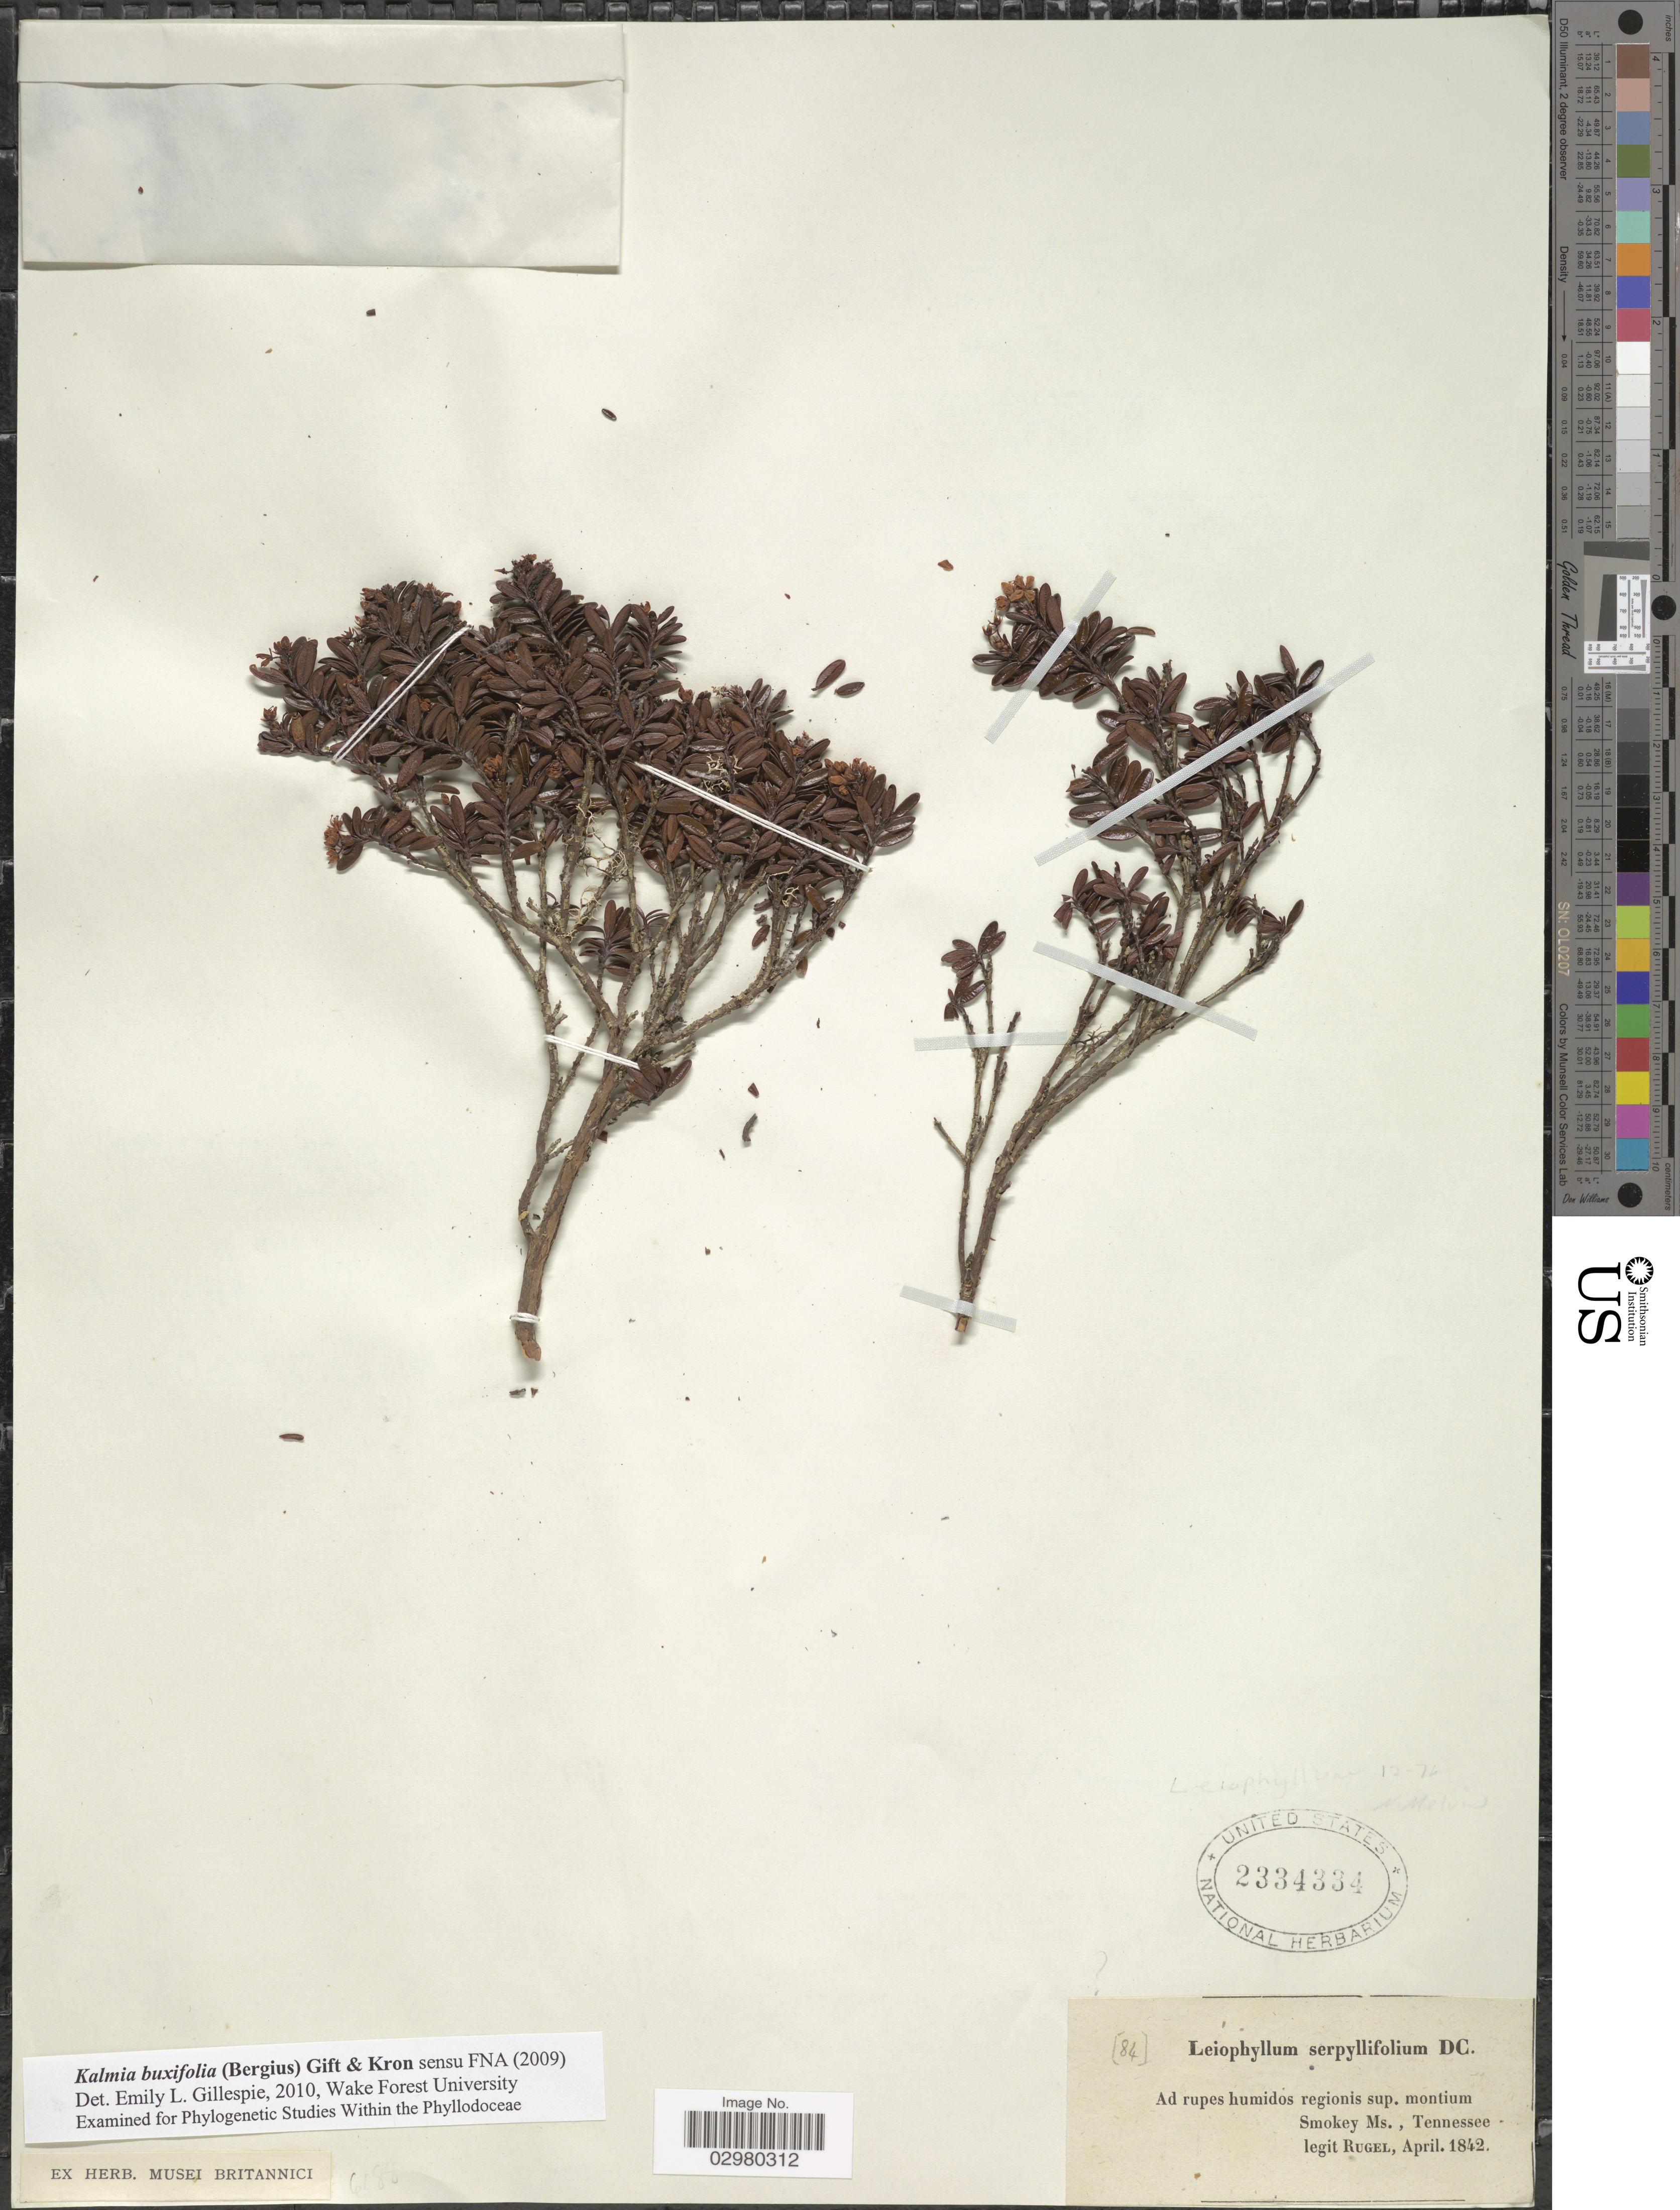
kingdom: Plantae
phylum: Tracheophyta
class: Magnoliopsida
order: Ericales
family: Ericaceae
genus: Leiophyllum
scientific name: Leiophyllum buxifolium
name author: (Bergius) Elliott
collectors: Rugel, --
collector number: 84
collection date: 1842-04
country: United States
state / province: Tennessee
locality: Smokey Ms.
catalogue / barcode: US 2334334